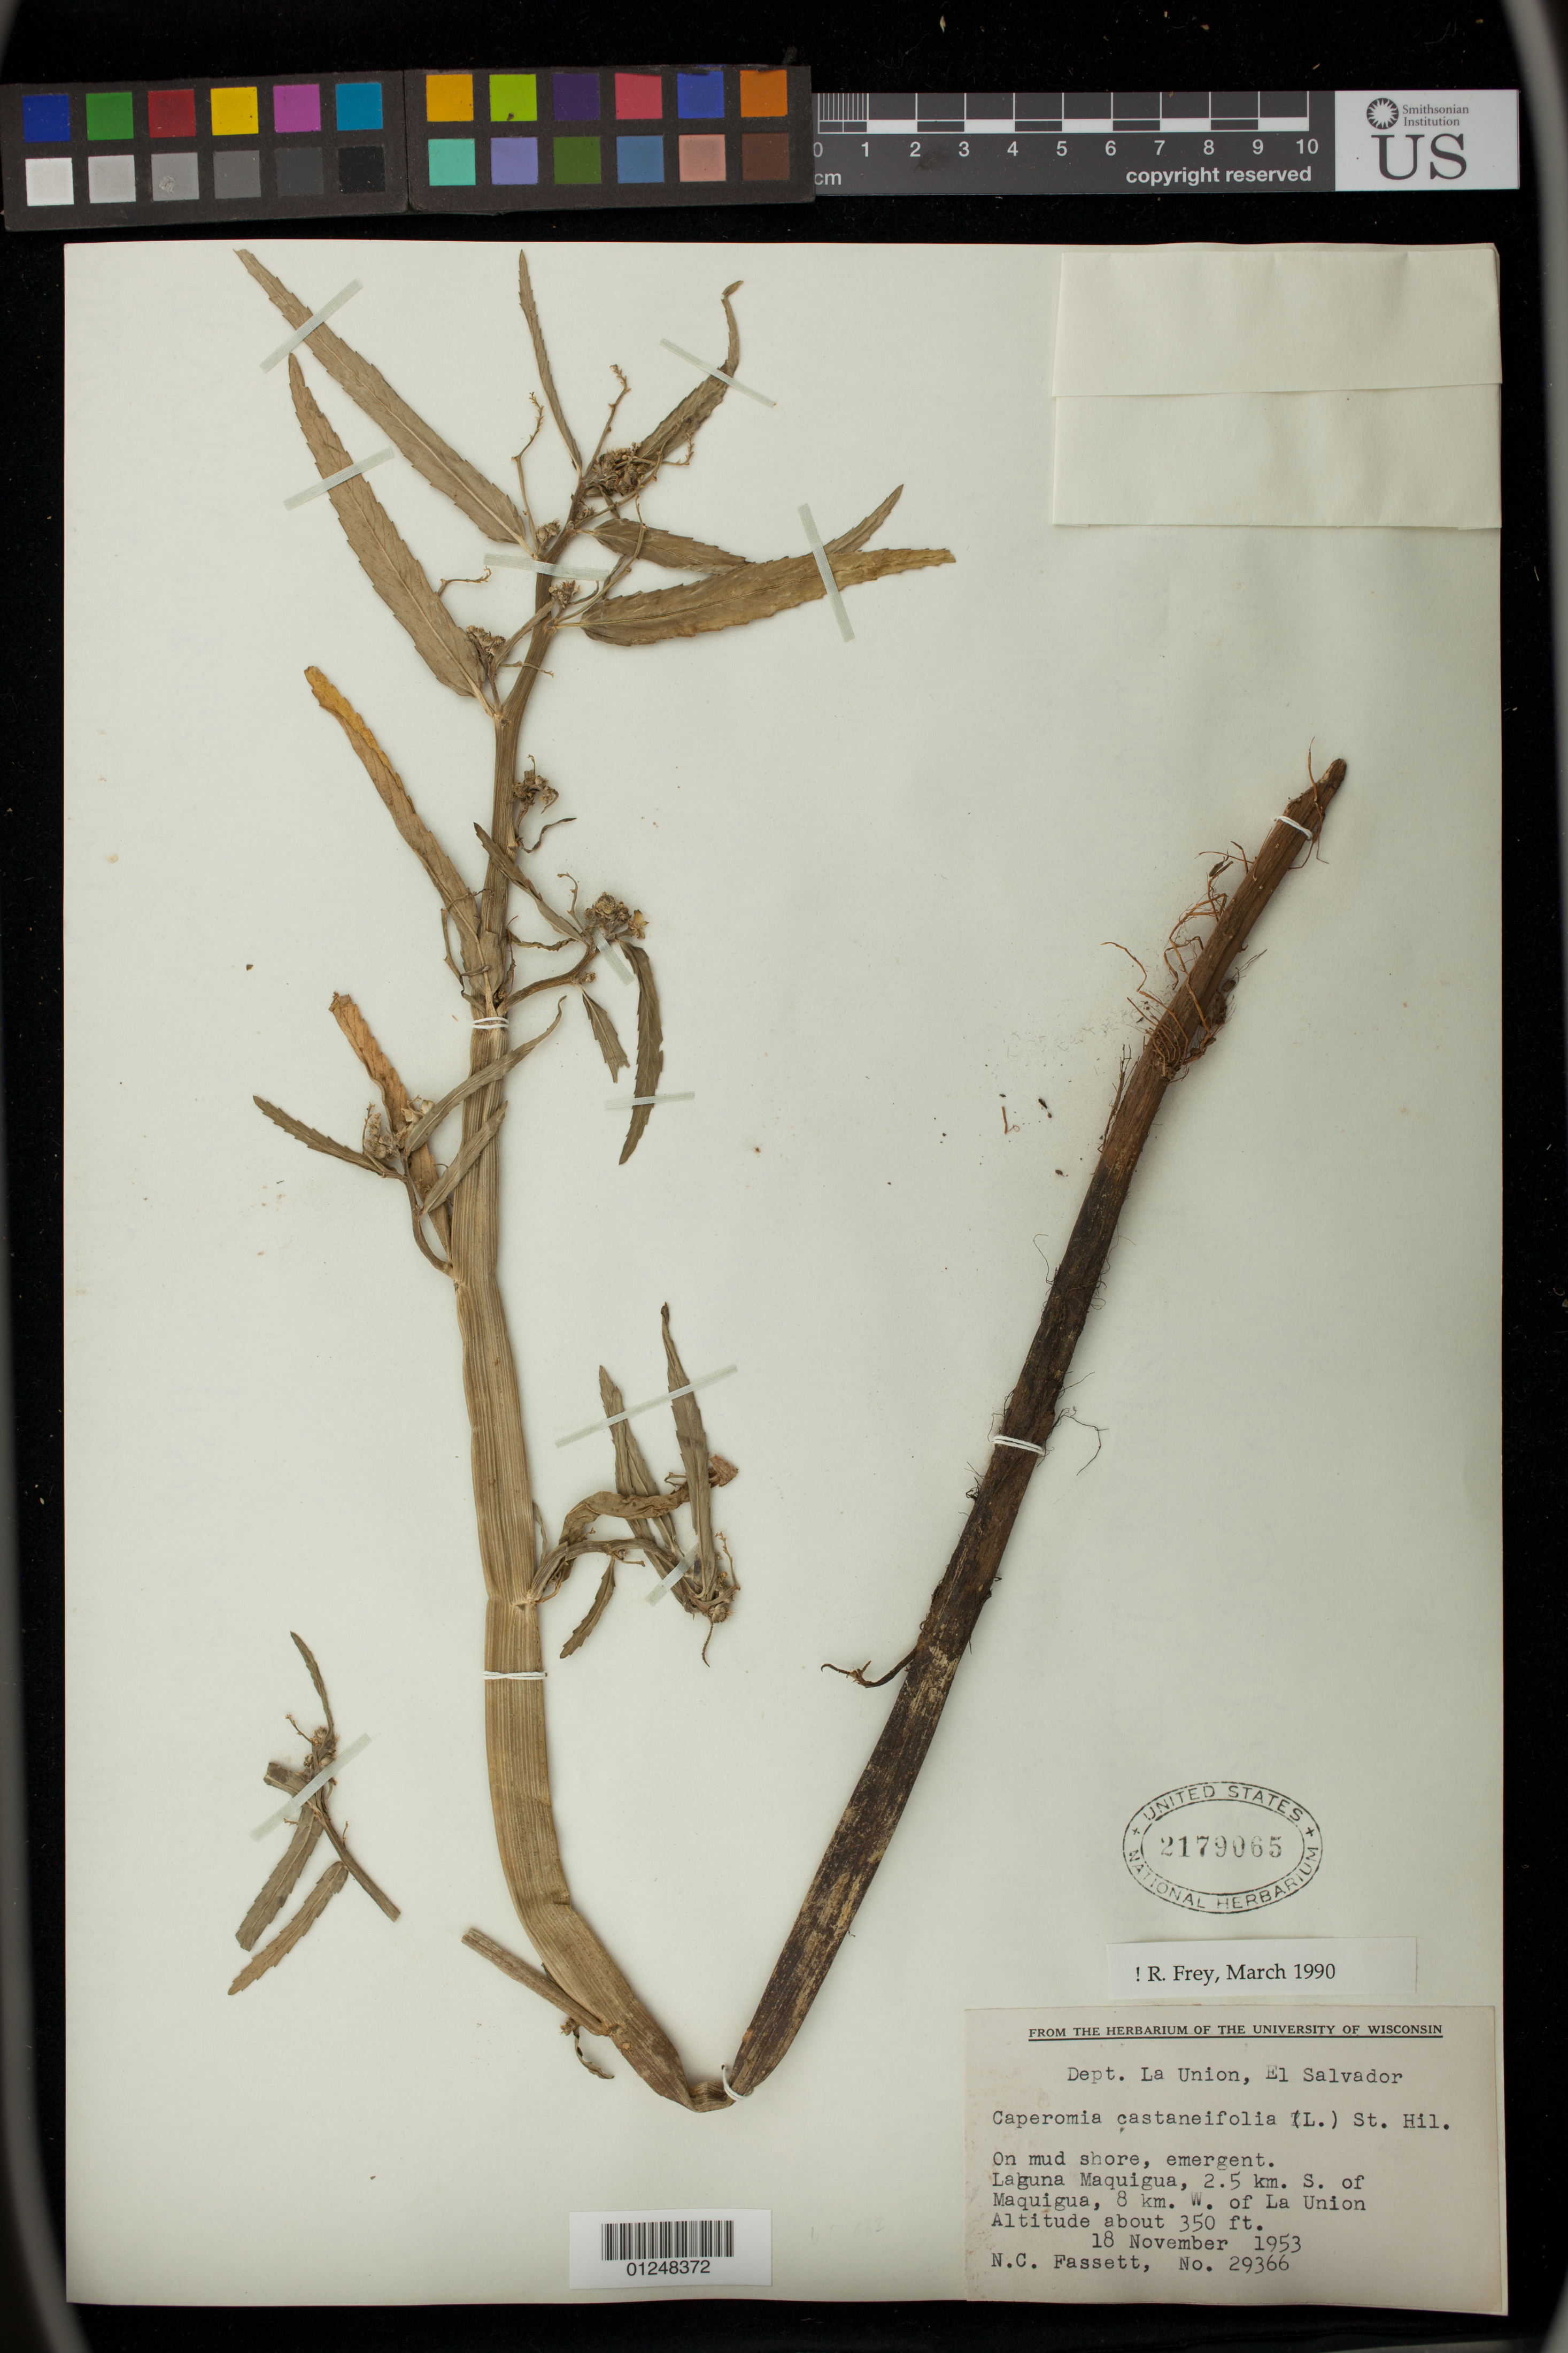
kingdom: Plantae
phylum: Tracheophyta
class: Magnoliopsida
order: Malpighiales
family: Euphorbiaceae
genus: Caperonia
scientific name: Caperonia castaneifolia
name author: (L.) A. St.-Hil.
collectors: N. C. Fassett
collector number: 29366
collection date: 1953-11-18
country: El Salvador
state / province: La Union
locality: On mud shore, emergent.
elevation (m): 107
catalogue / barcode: US 2179065